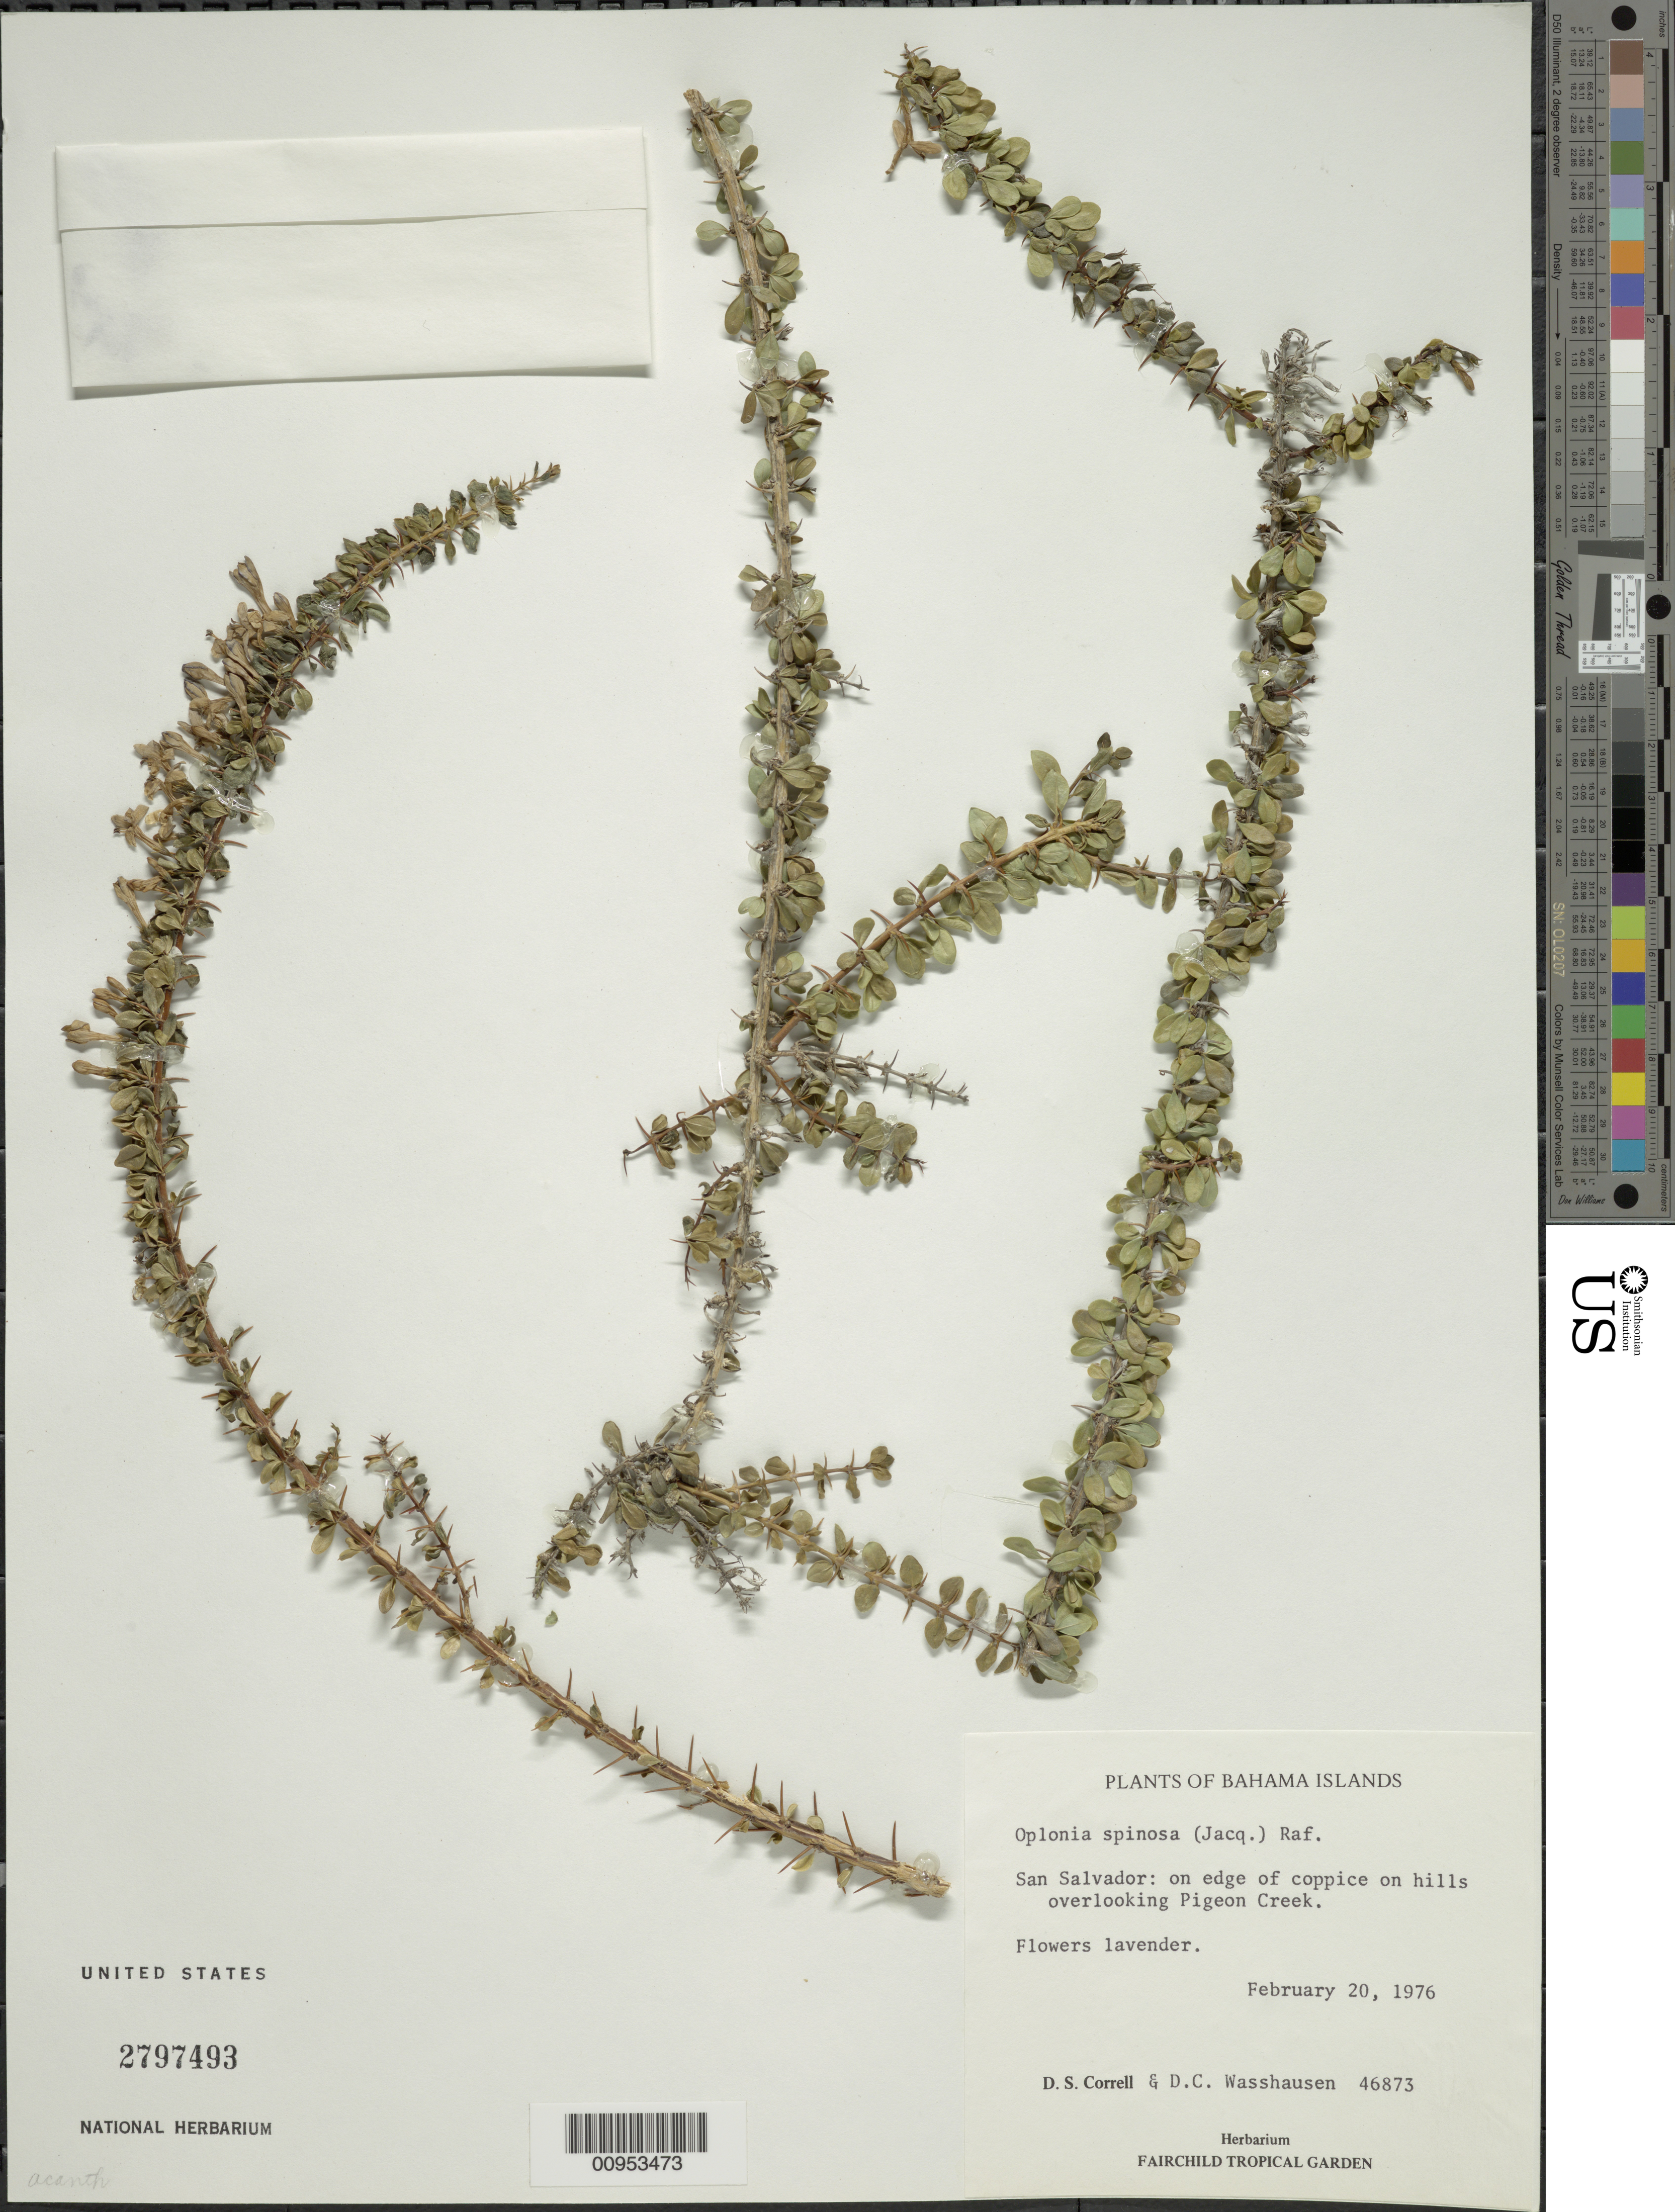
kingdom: Plantae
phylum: Tracheophyta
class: Magnoliopsida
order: Lamiales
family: Acanthaceae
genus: Oplonia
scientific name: Oplonia spinosa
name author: Raf.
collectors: D. S. Correll & D. C. Wasshausen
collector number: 46873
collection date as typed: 20 Feb 1976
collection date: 1976-02-20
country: Bahamas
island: San Salvador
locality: Pigeon Creek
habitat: On edge of coppice on hills overlooking creek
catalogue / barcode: US 2797493